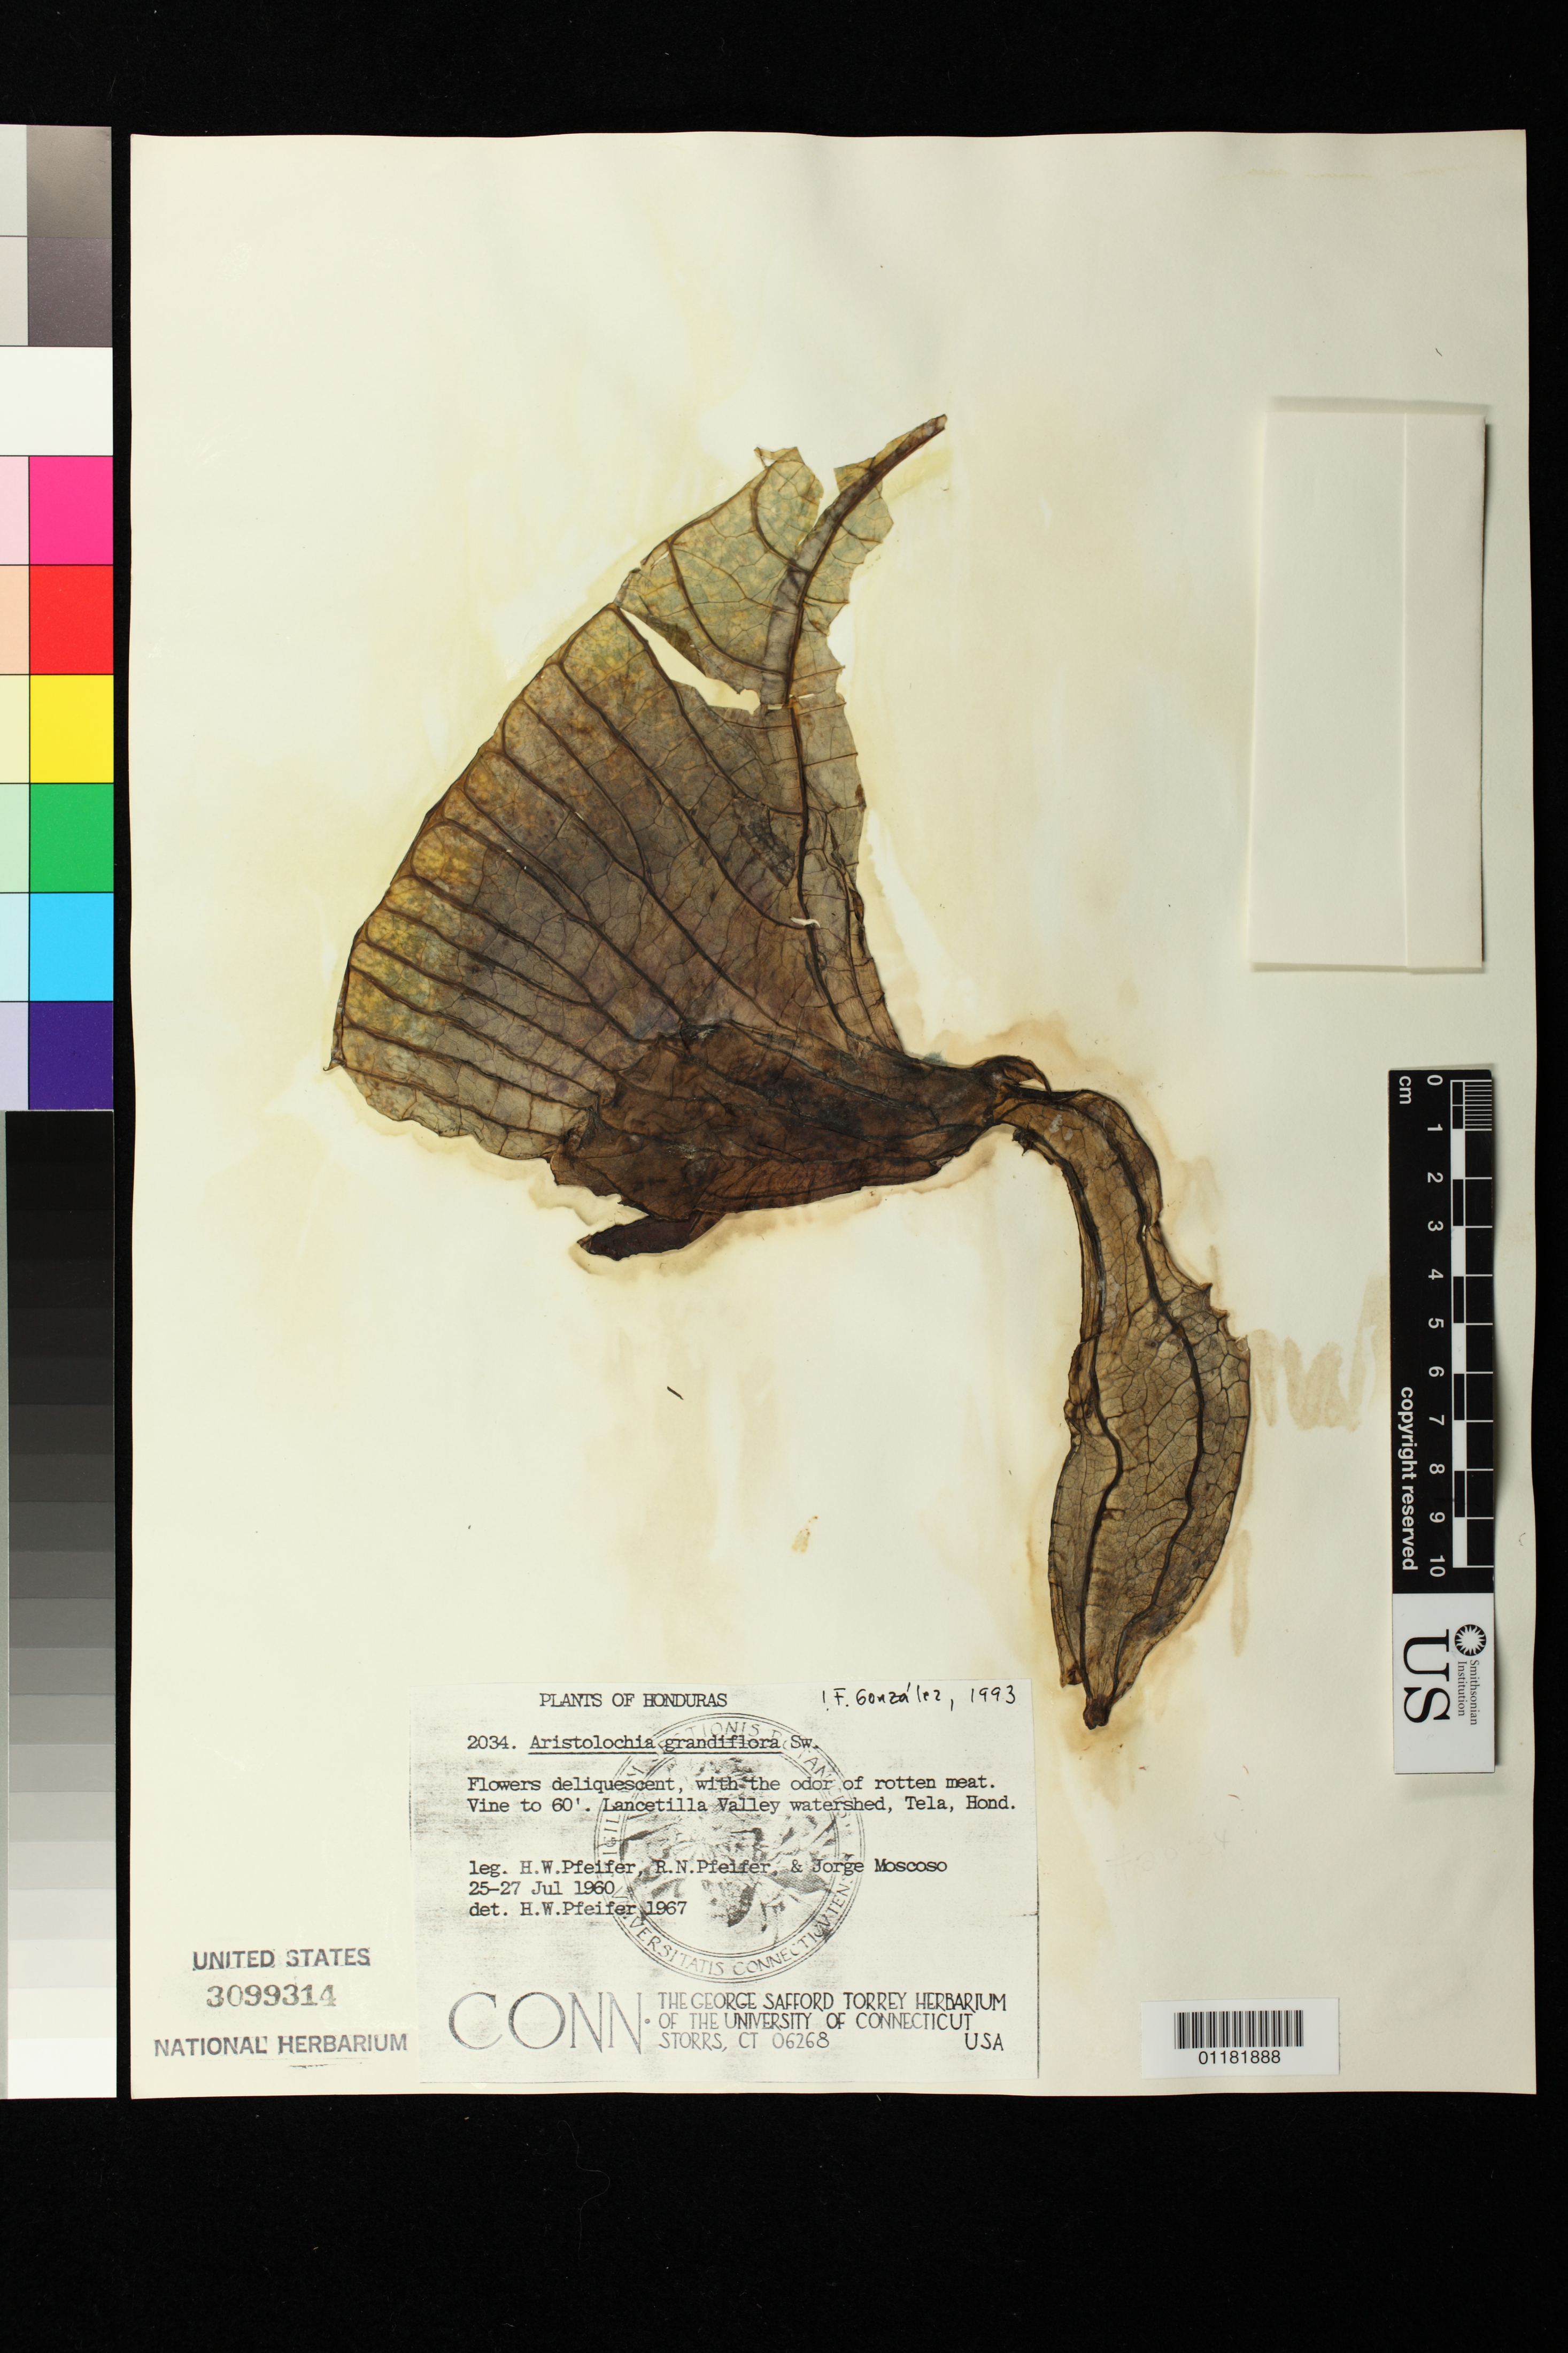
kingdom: Plantae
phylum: Tracheophyta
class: Magnoliopsida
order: Piperales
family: Aristolochiaceae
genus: Aristolochia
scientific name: Aristolochia grandiflora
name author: Sw.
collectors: H. W. Pfeifer, R. N. Pfeifer & J. Moscoso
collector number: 2034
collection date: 1960-07-25/1960-07-27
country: Honduras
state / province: Atlántida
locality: Lancetilla Valley watershed, Tela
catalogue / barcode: US 3099314